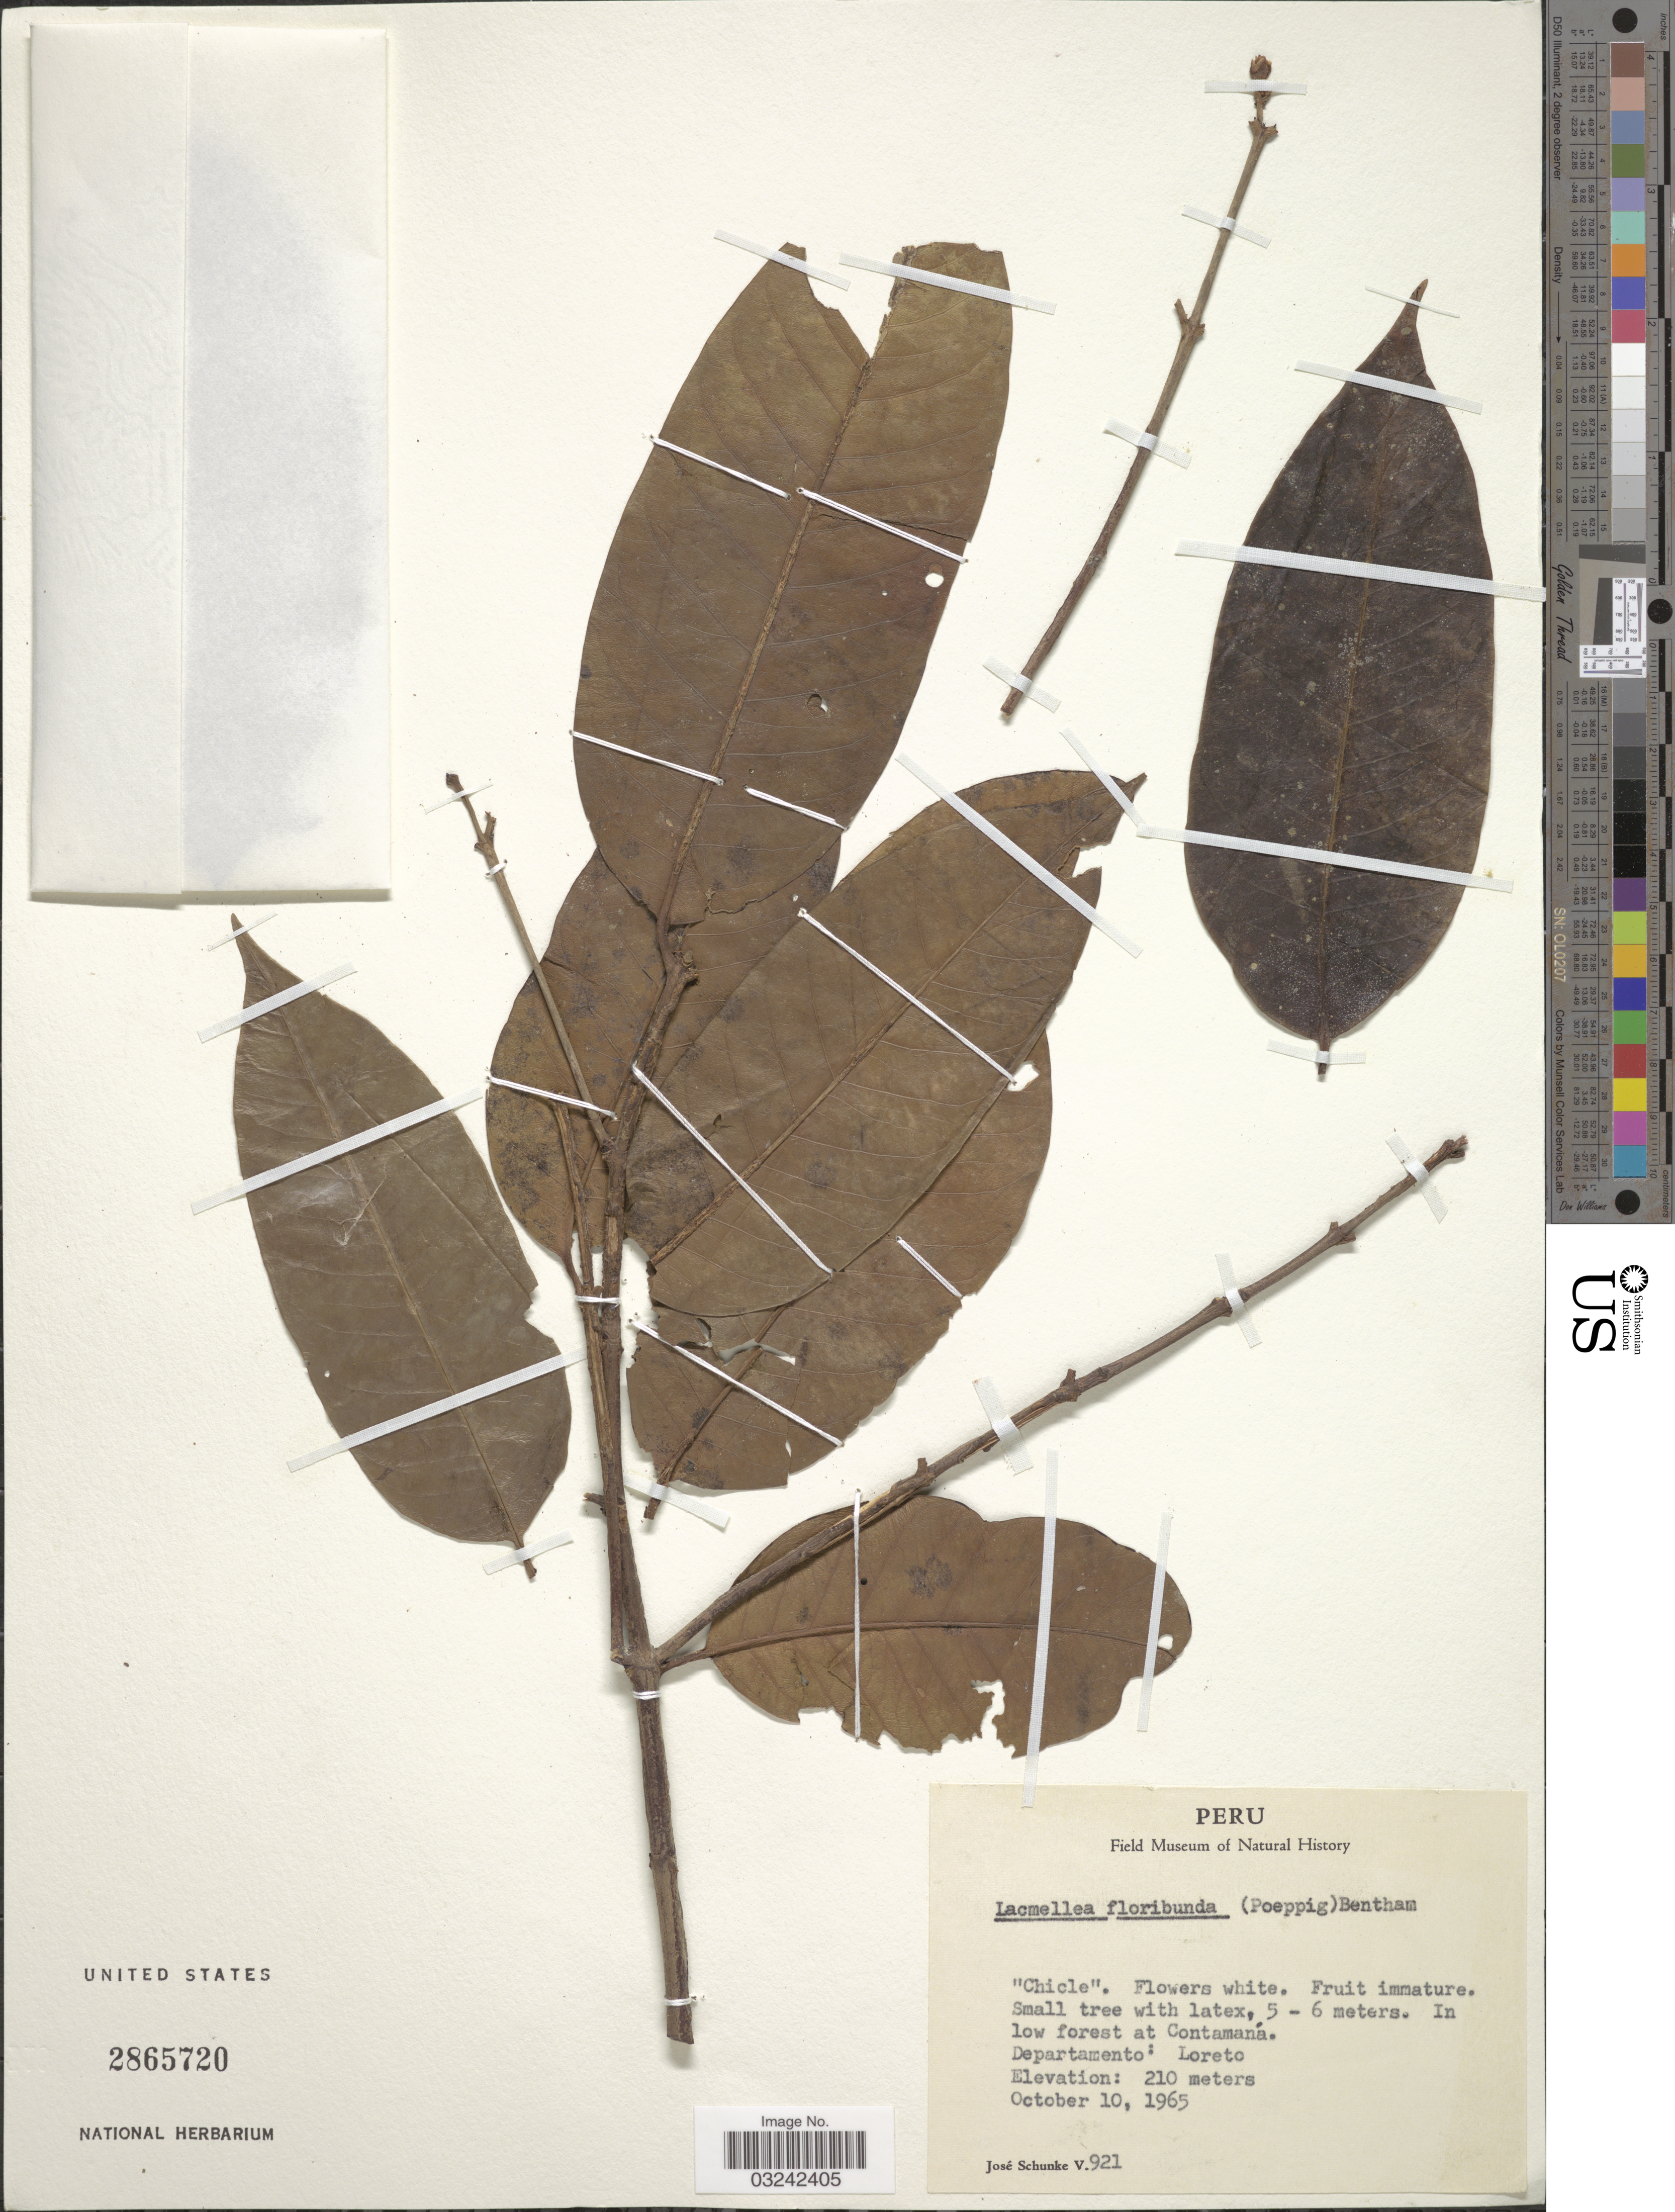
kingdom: Plantae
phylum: Tracheophyta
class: Magnoliopsida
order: Gentianales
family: Apocynaceae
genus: Lacmellea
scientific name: Lacmellea floribunda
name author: (Poepp.) Benth. & Hook. f.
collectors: J. Schunke Vigo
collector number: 921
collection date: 1965-10-10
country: Peru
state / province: Loreto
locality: At Contamaná. Departamento: Loreto.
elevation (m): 210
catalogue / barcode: US 2865720